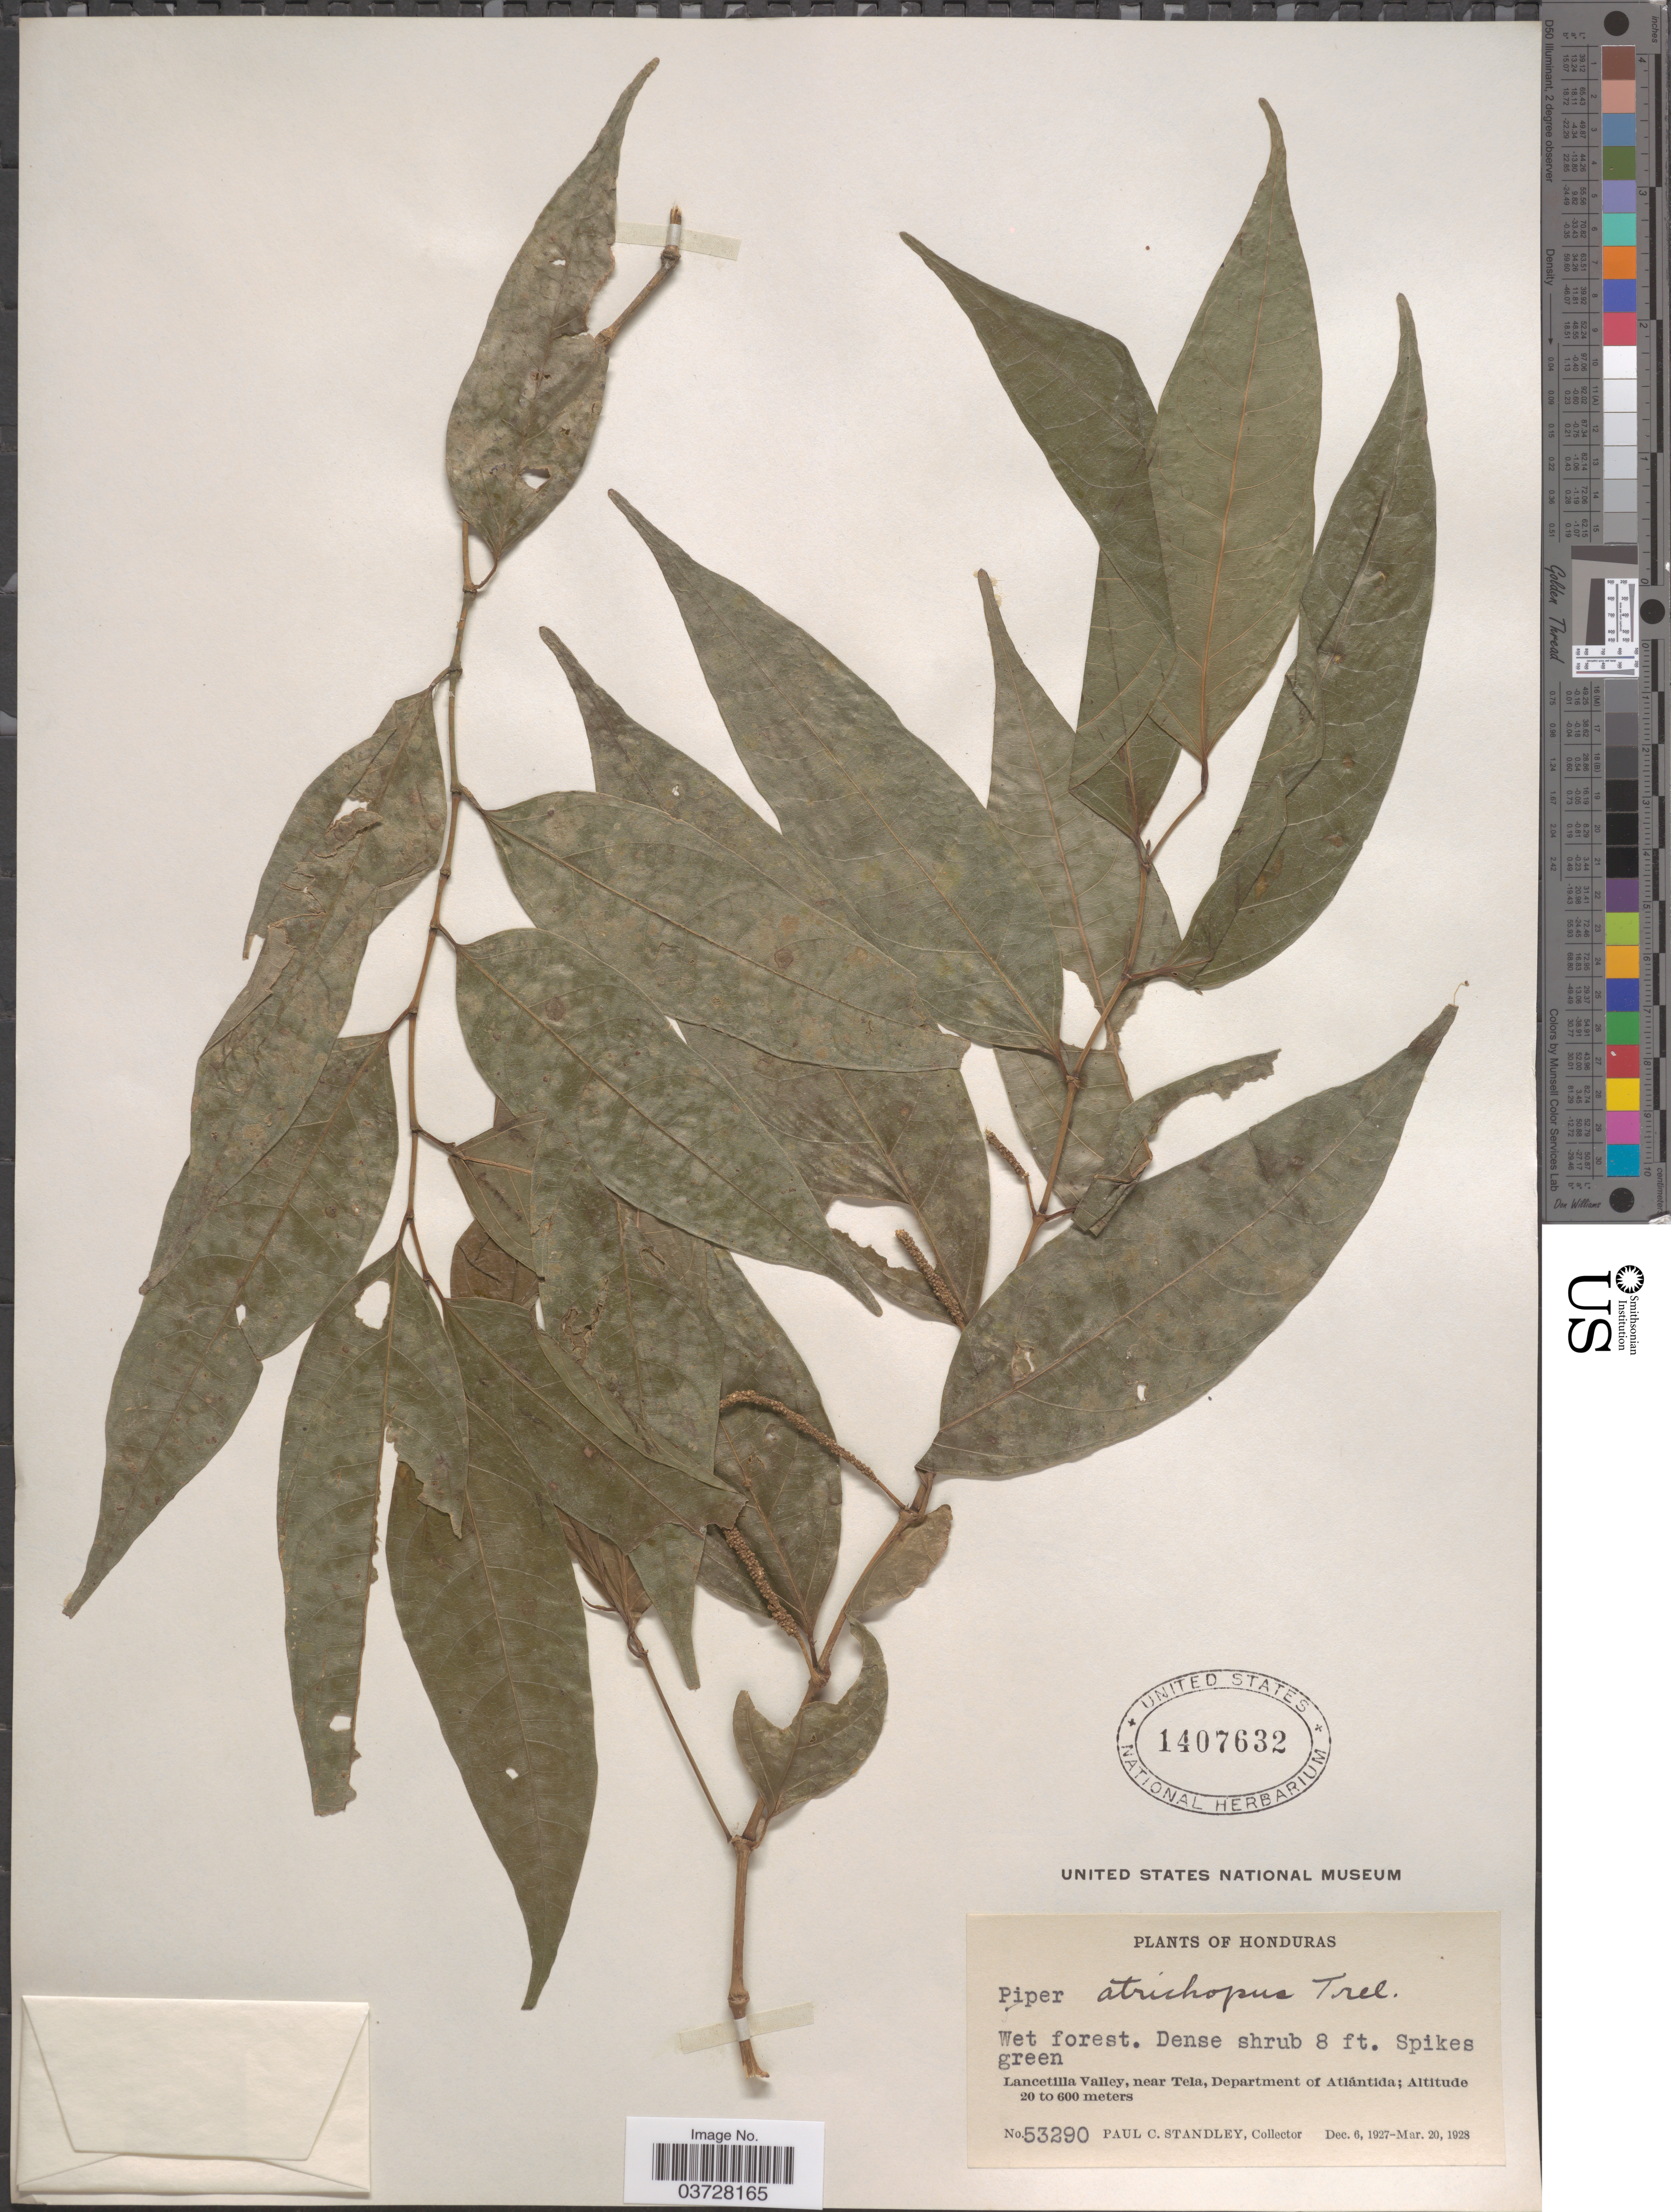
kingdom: Plantae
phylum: Tracheophyta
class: Magnoliopsida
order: Piperales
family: Piperaceae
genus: Piper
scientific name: Piper atrichopus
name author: Trel.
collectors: P. C. Standley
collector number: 53290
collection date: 1927-12-06/1928-03-20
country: Honduras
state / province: Atlantida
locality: Lancetilla Valley, near Tela, Department of Atlántida.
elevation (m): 20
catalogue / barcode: US 1407632